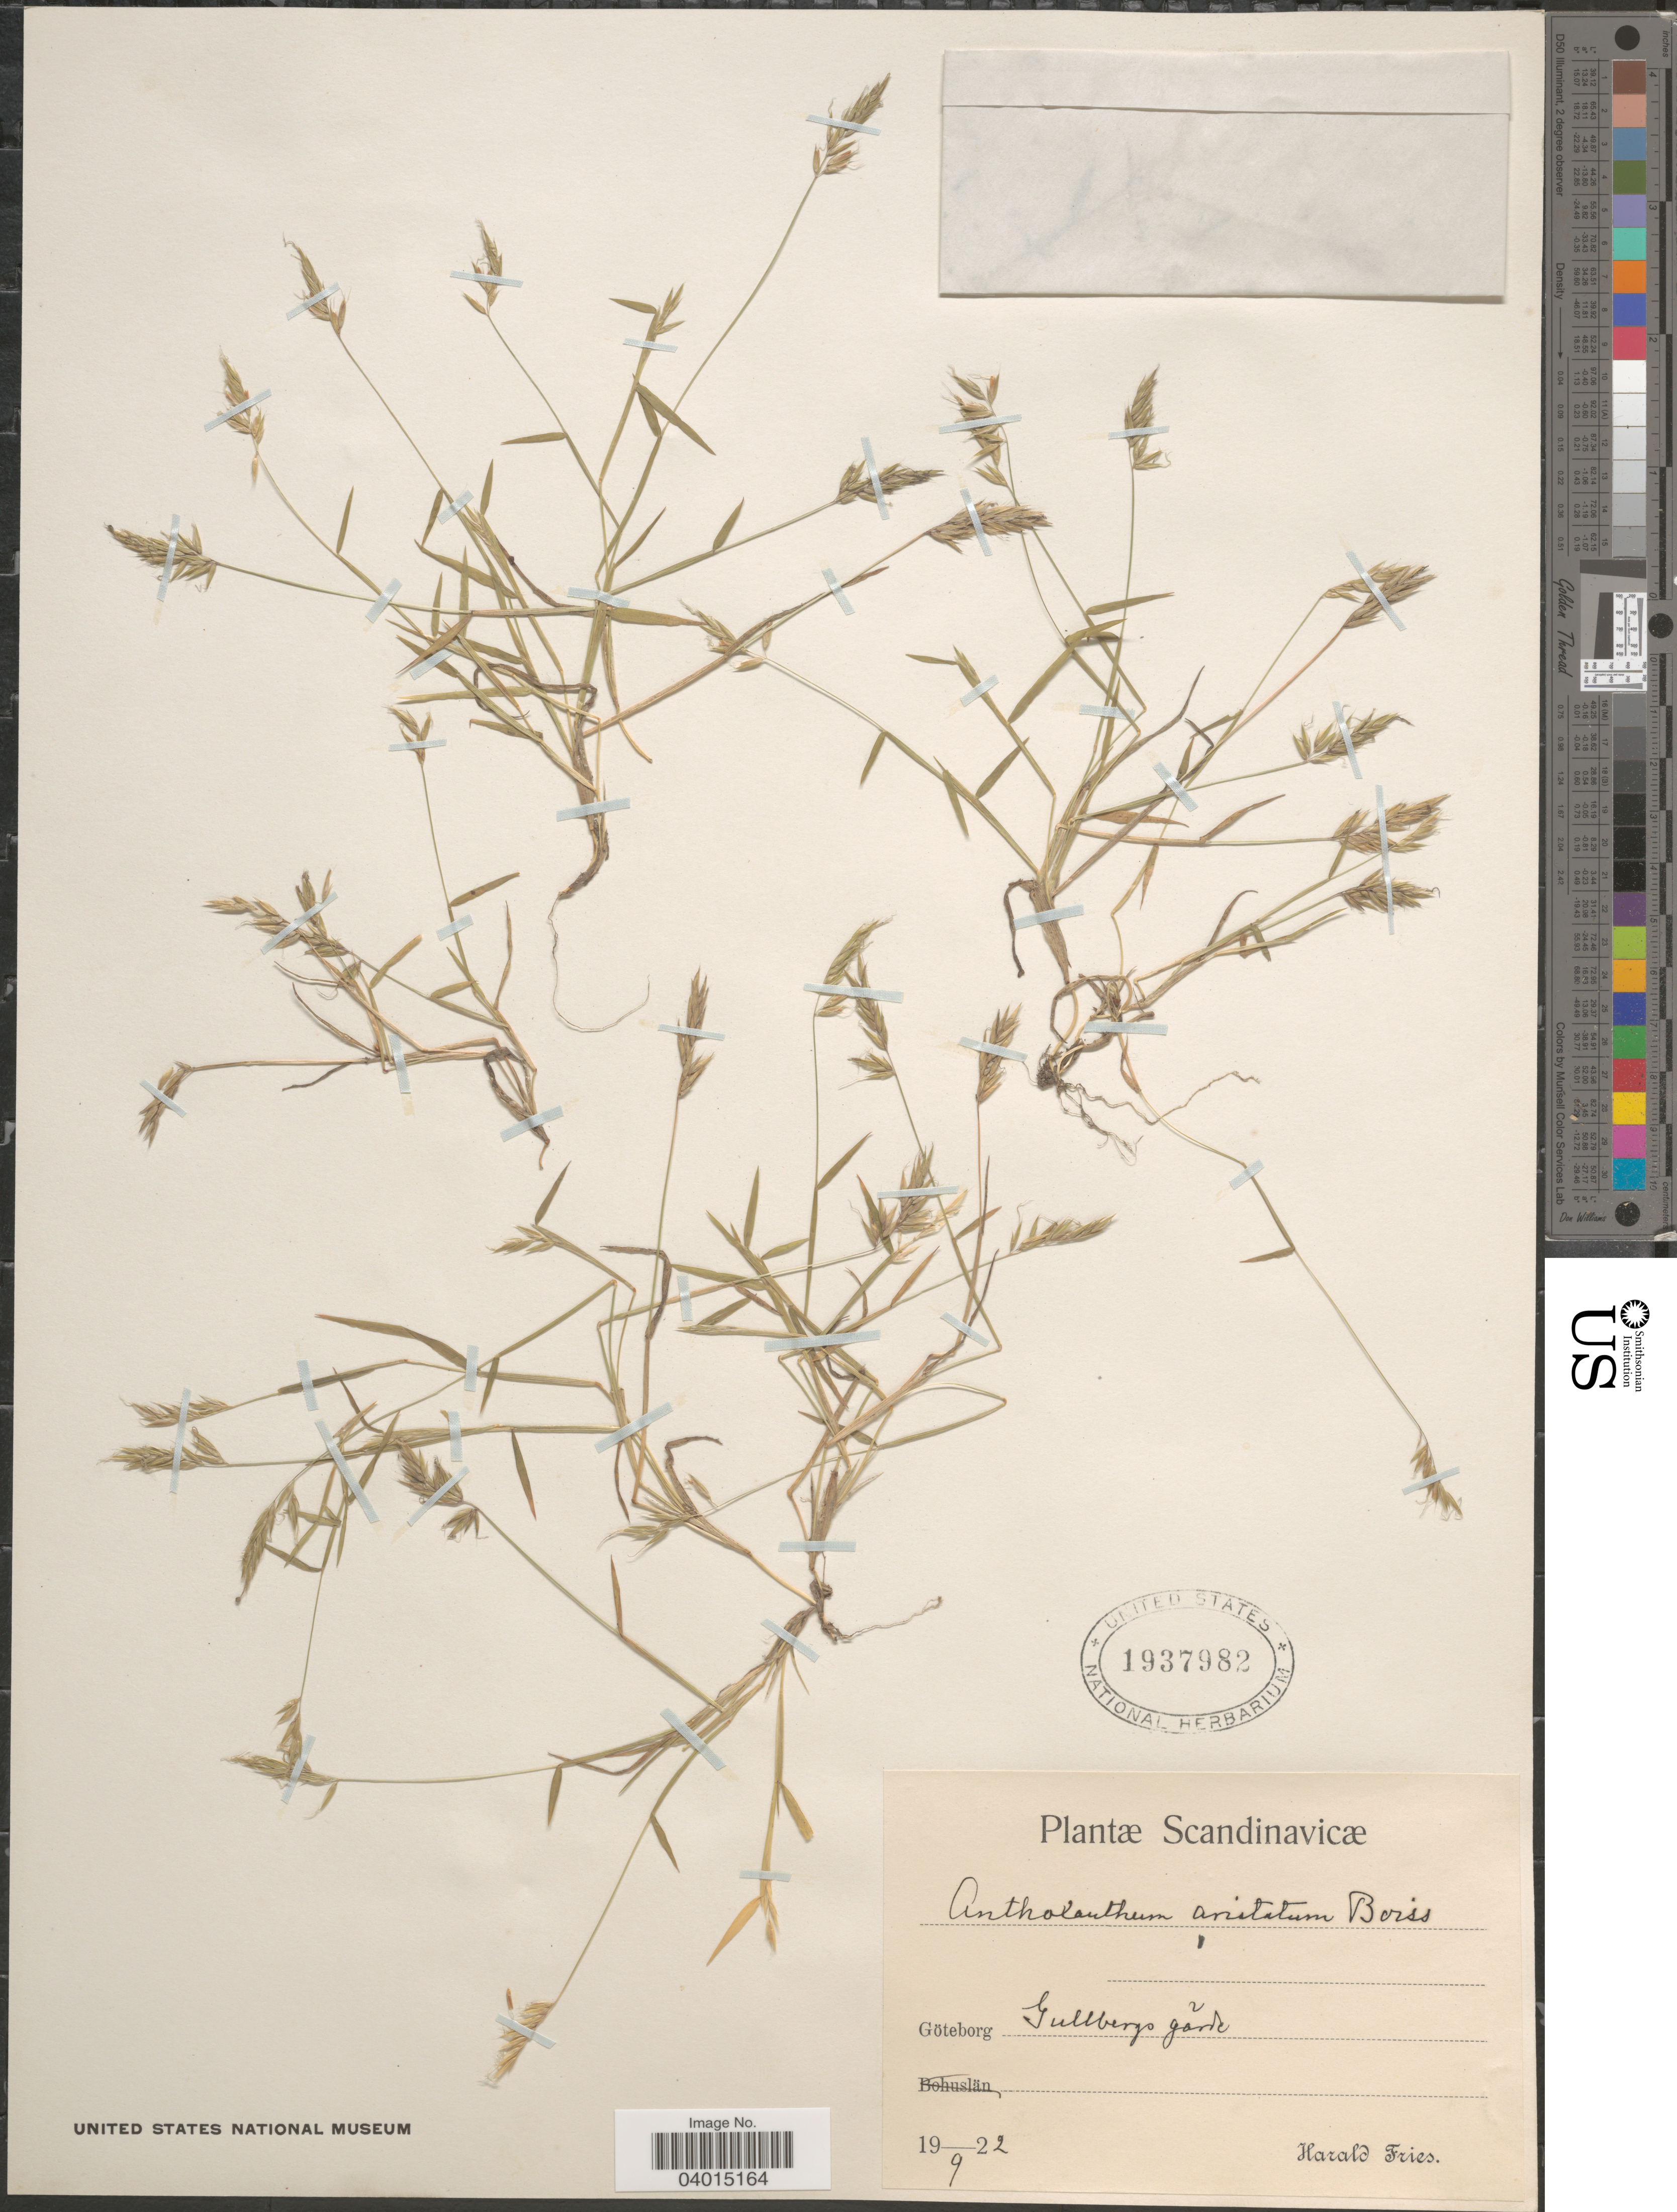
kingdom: Plantae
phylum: Tracheophyta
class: Liliopsida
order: Poales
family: Poaceae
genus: Anthoxanthum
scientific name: Anthoxanthum aristatum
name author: Boiss.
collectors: H. Fries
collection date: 1922-09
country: Sweden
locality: Scandinavicae. Göteborg Gullbergs garde.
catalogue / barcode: US 1937982